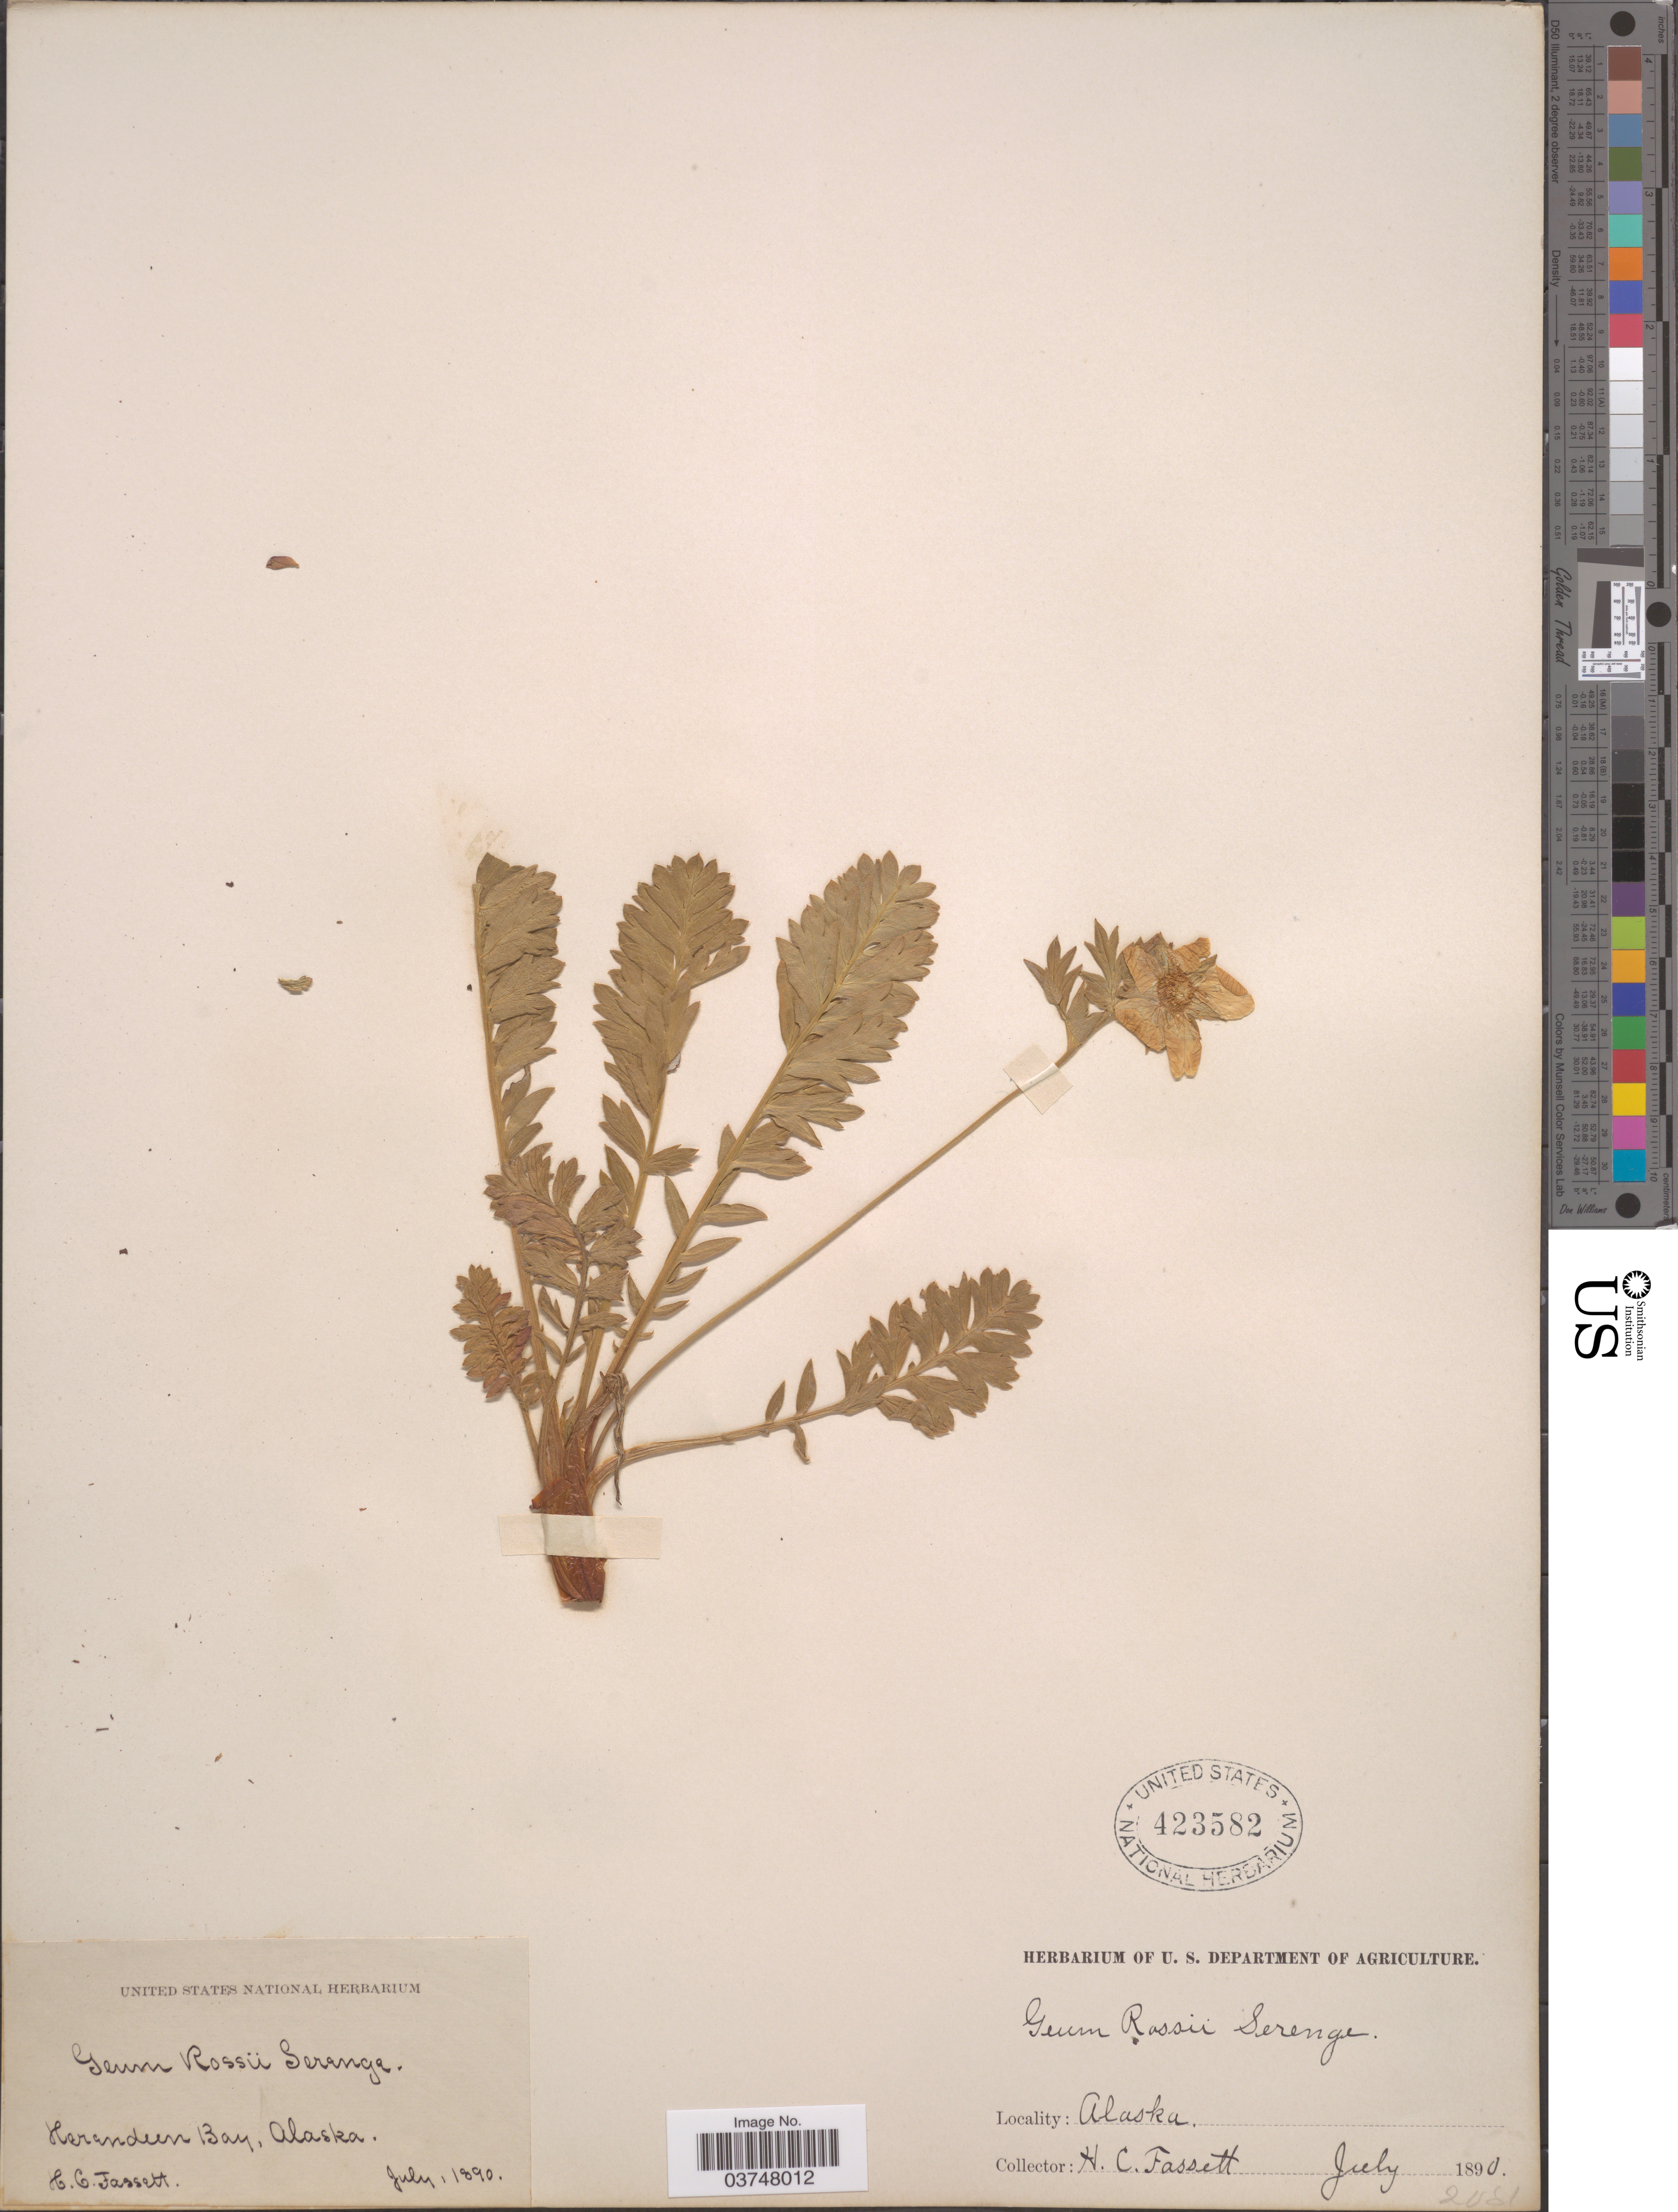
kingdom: Plantae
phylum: Tracheophyta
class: Magnoliopsida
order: Rosales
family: Rosaceae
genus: Geum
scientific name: Geum rossii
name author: (R. Br.) Ser.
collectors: H. C. Fassett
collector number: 2081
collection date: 1890-07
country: United States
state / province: Alaska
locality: Herendeen Bay.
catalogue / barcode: US 423582